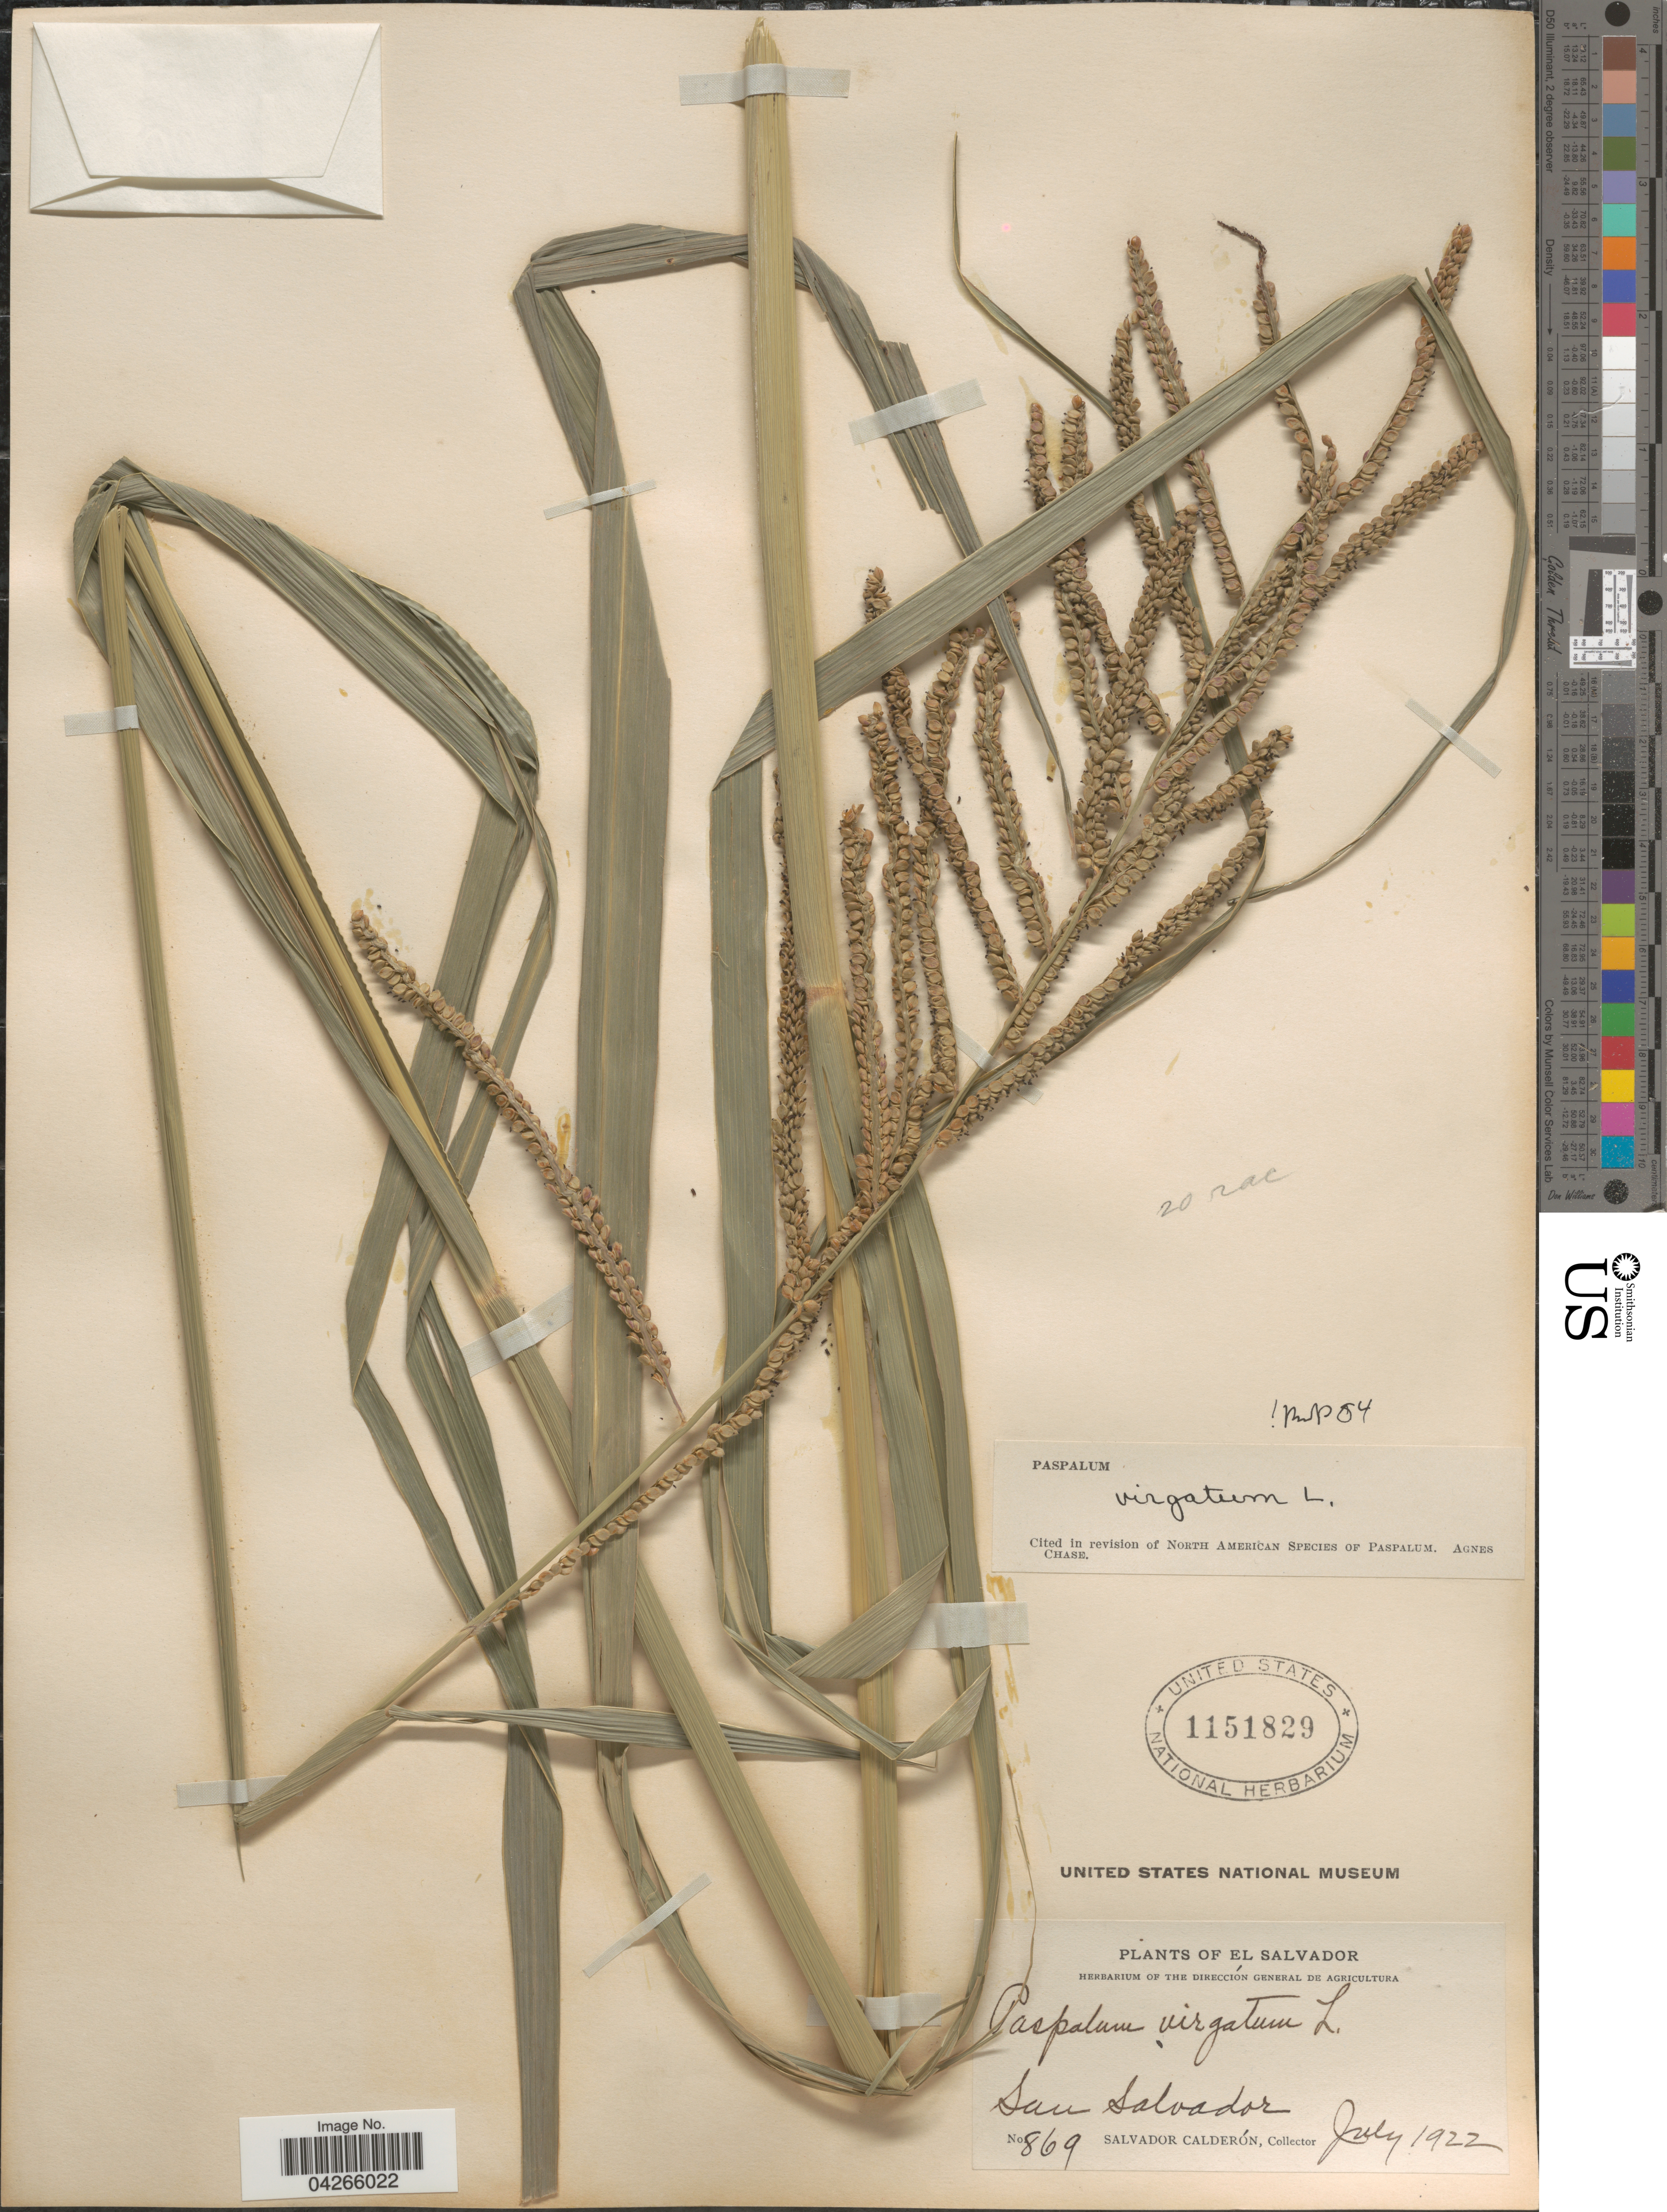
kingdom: Plantae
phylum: Tracheophyta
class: Liliopsida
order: Poales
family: Poaceae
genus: Paspalum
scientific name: Paspalum virgatum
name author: L.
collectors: S. Calderón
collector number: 869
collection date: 1922-07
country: El Salvador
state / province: San Salvador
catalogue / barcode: US 1151829